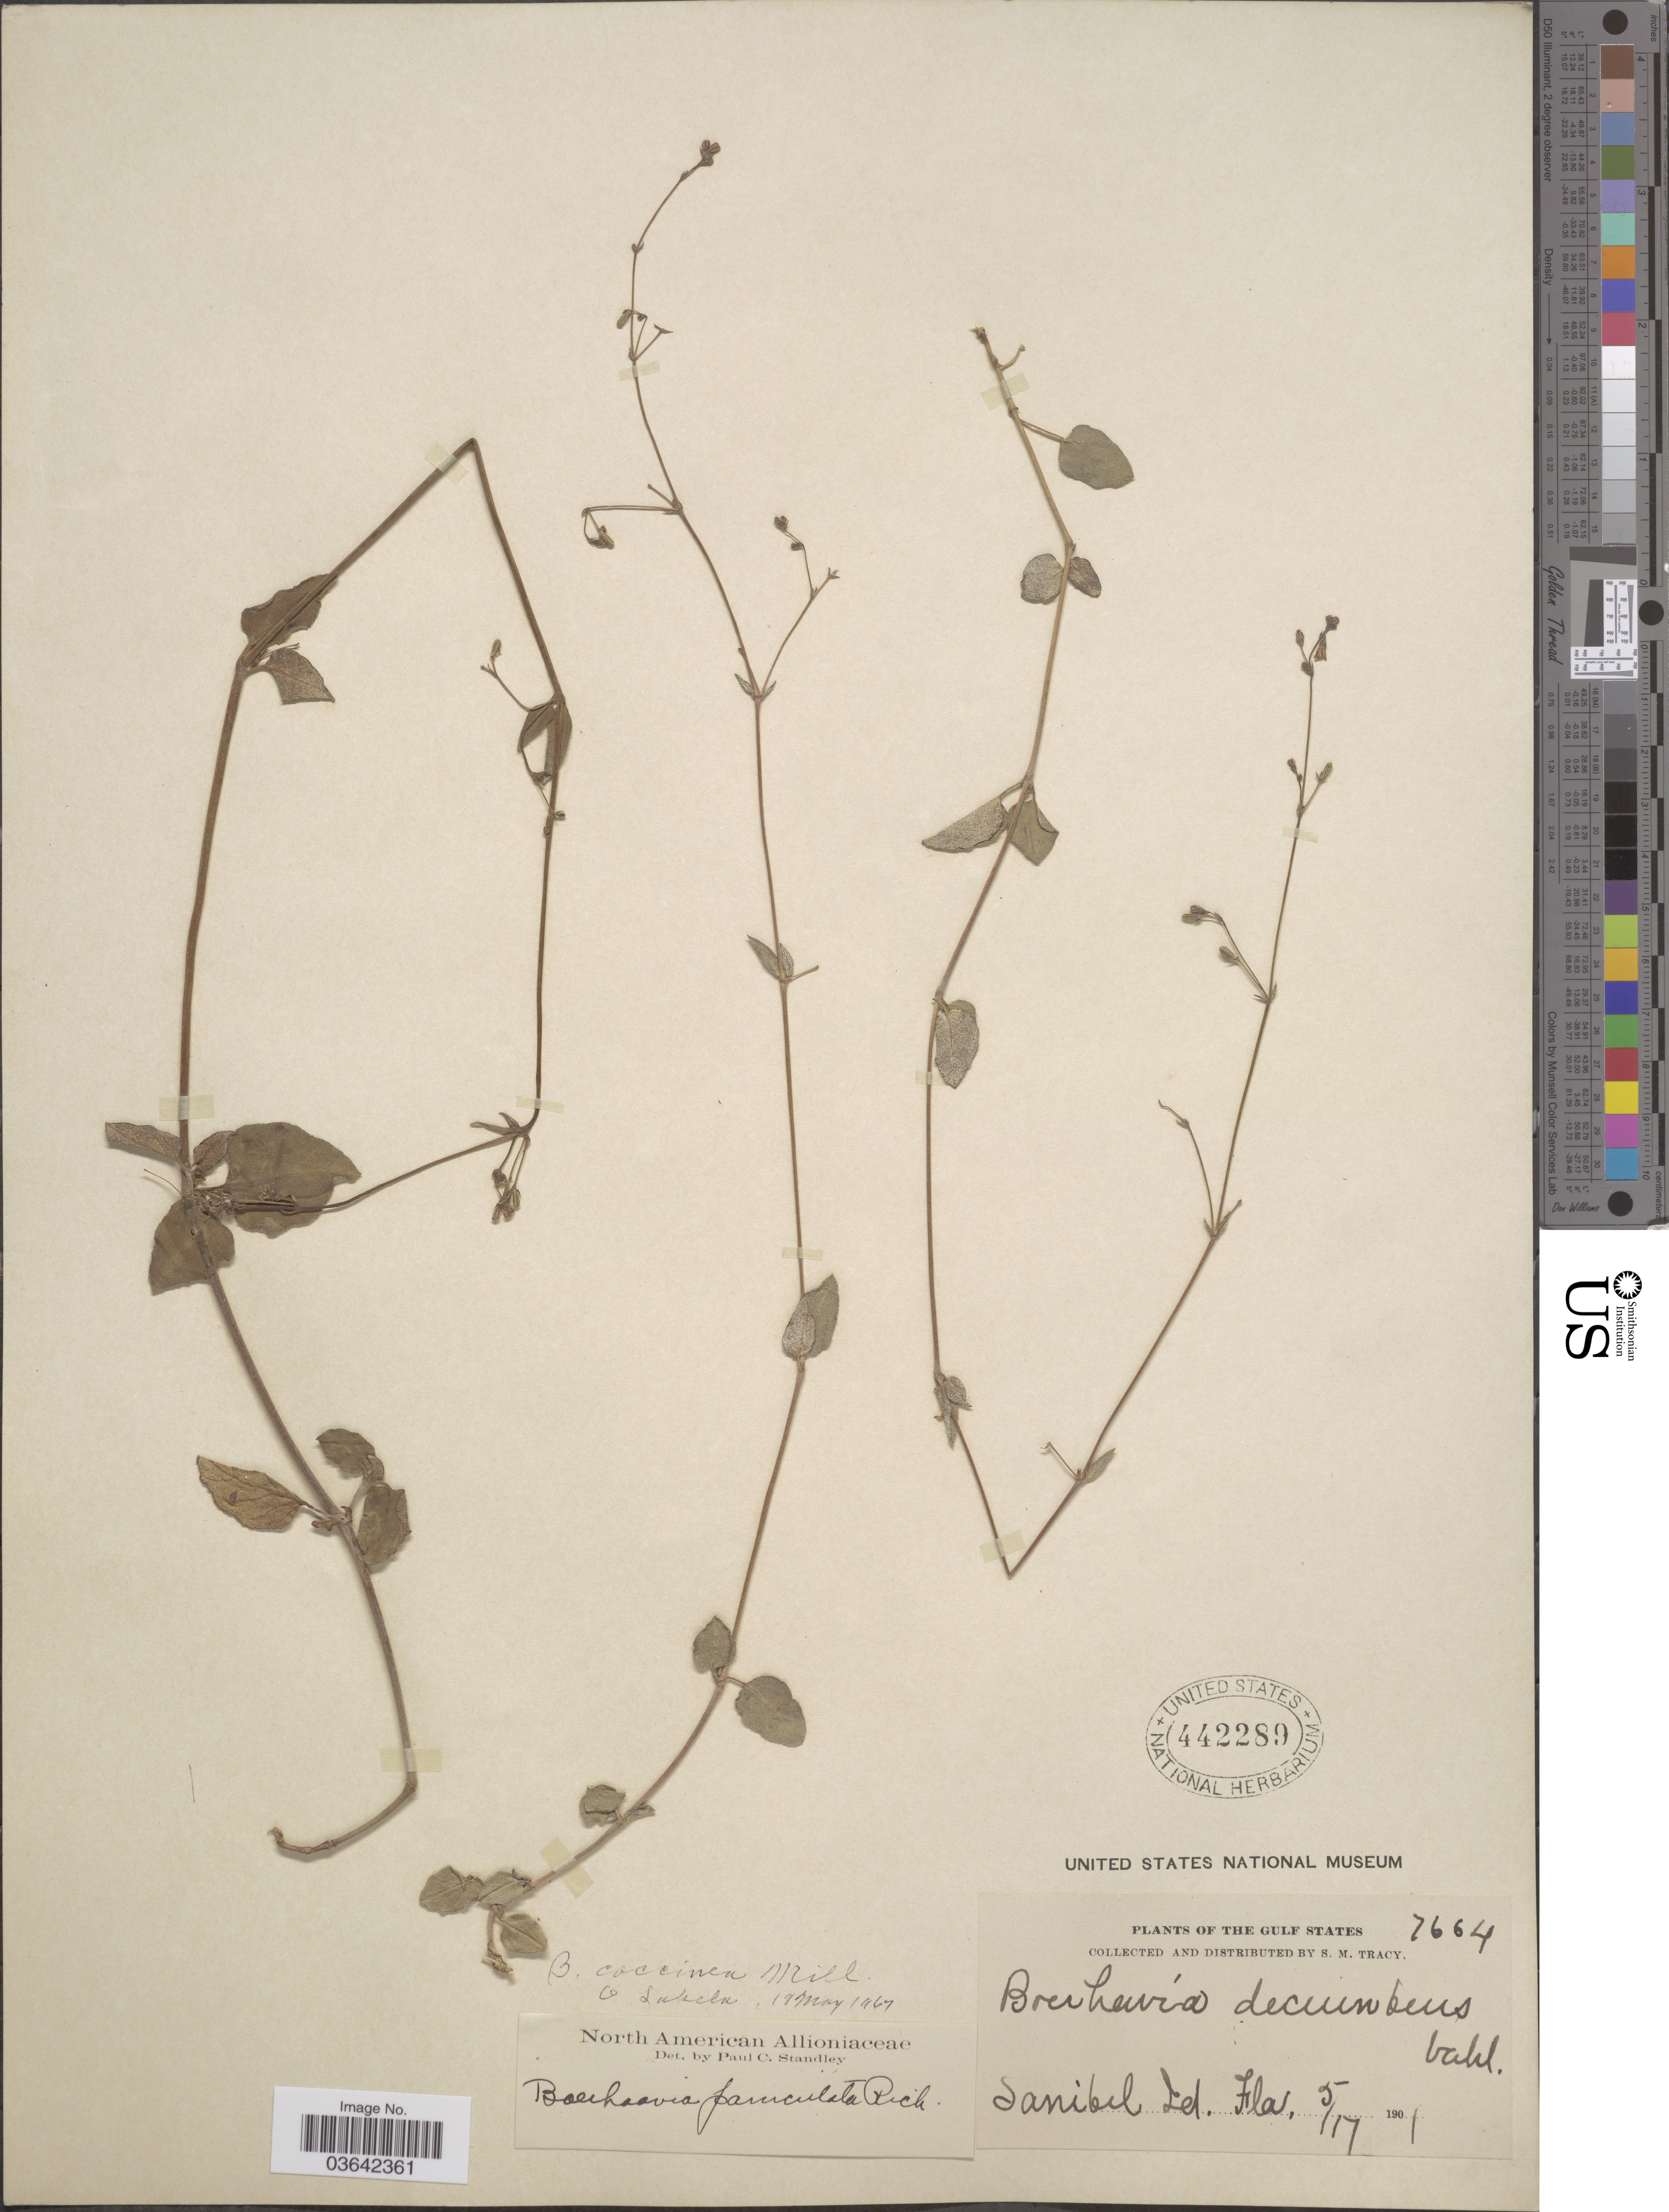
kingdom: Plantae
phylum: Tracheophyta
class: Magnoliopsida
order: Caryophyllales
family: Nyctaginaceae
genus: Boerhavia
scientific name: Boerhavia adscendens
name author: Willd.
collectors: S. M. Tracy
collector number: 7664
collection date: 1901-05-17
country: United States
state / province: Florida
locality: The Gulf States. Sanibel Id.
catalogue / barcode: US 442289